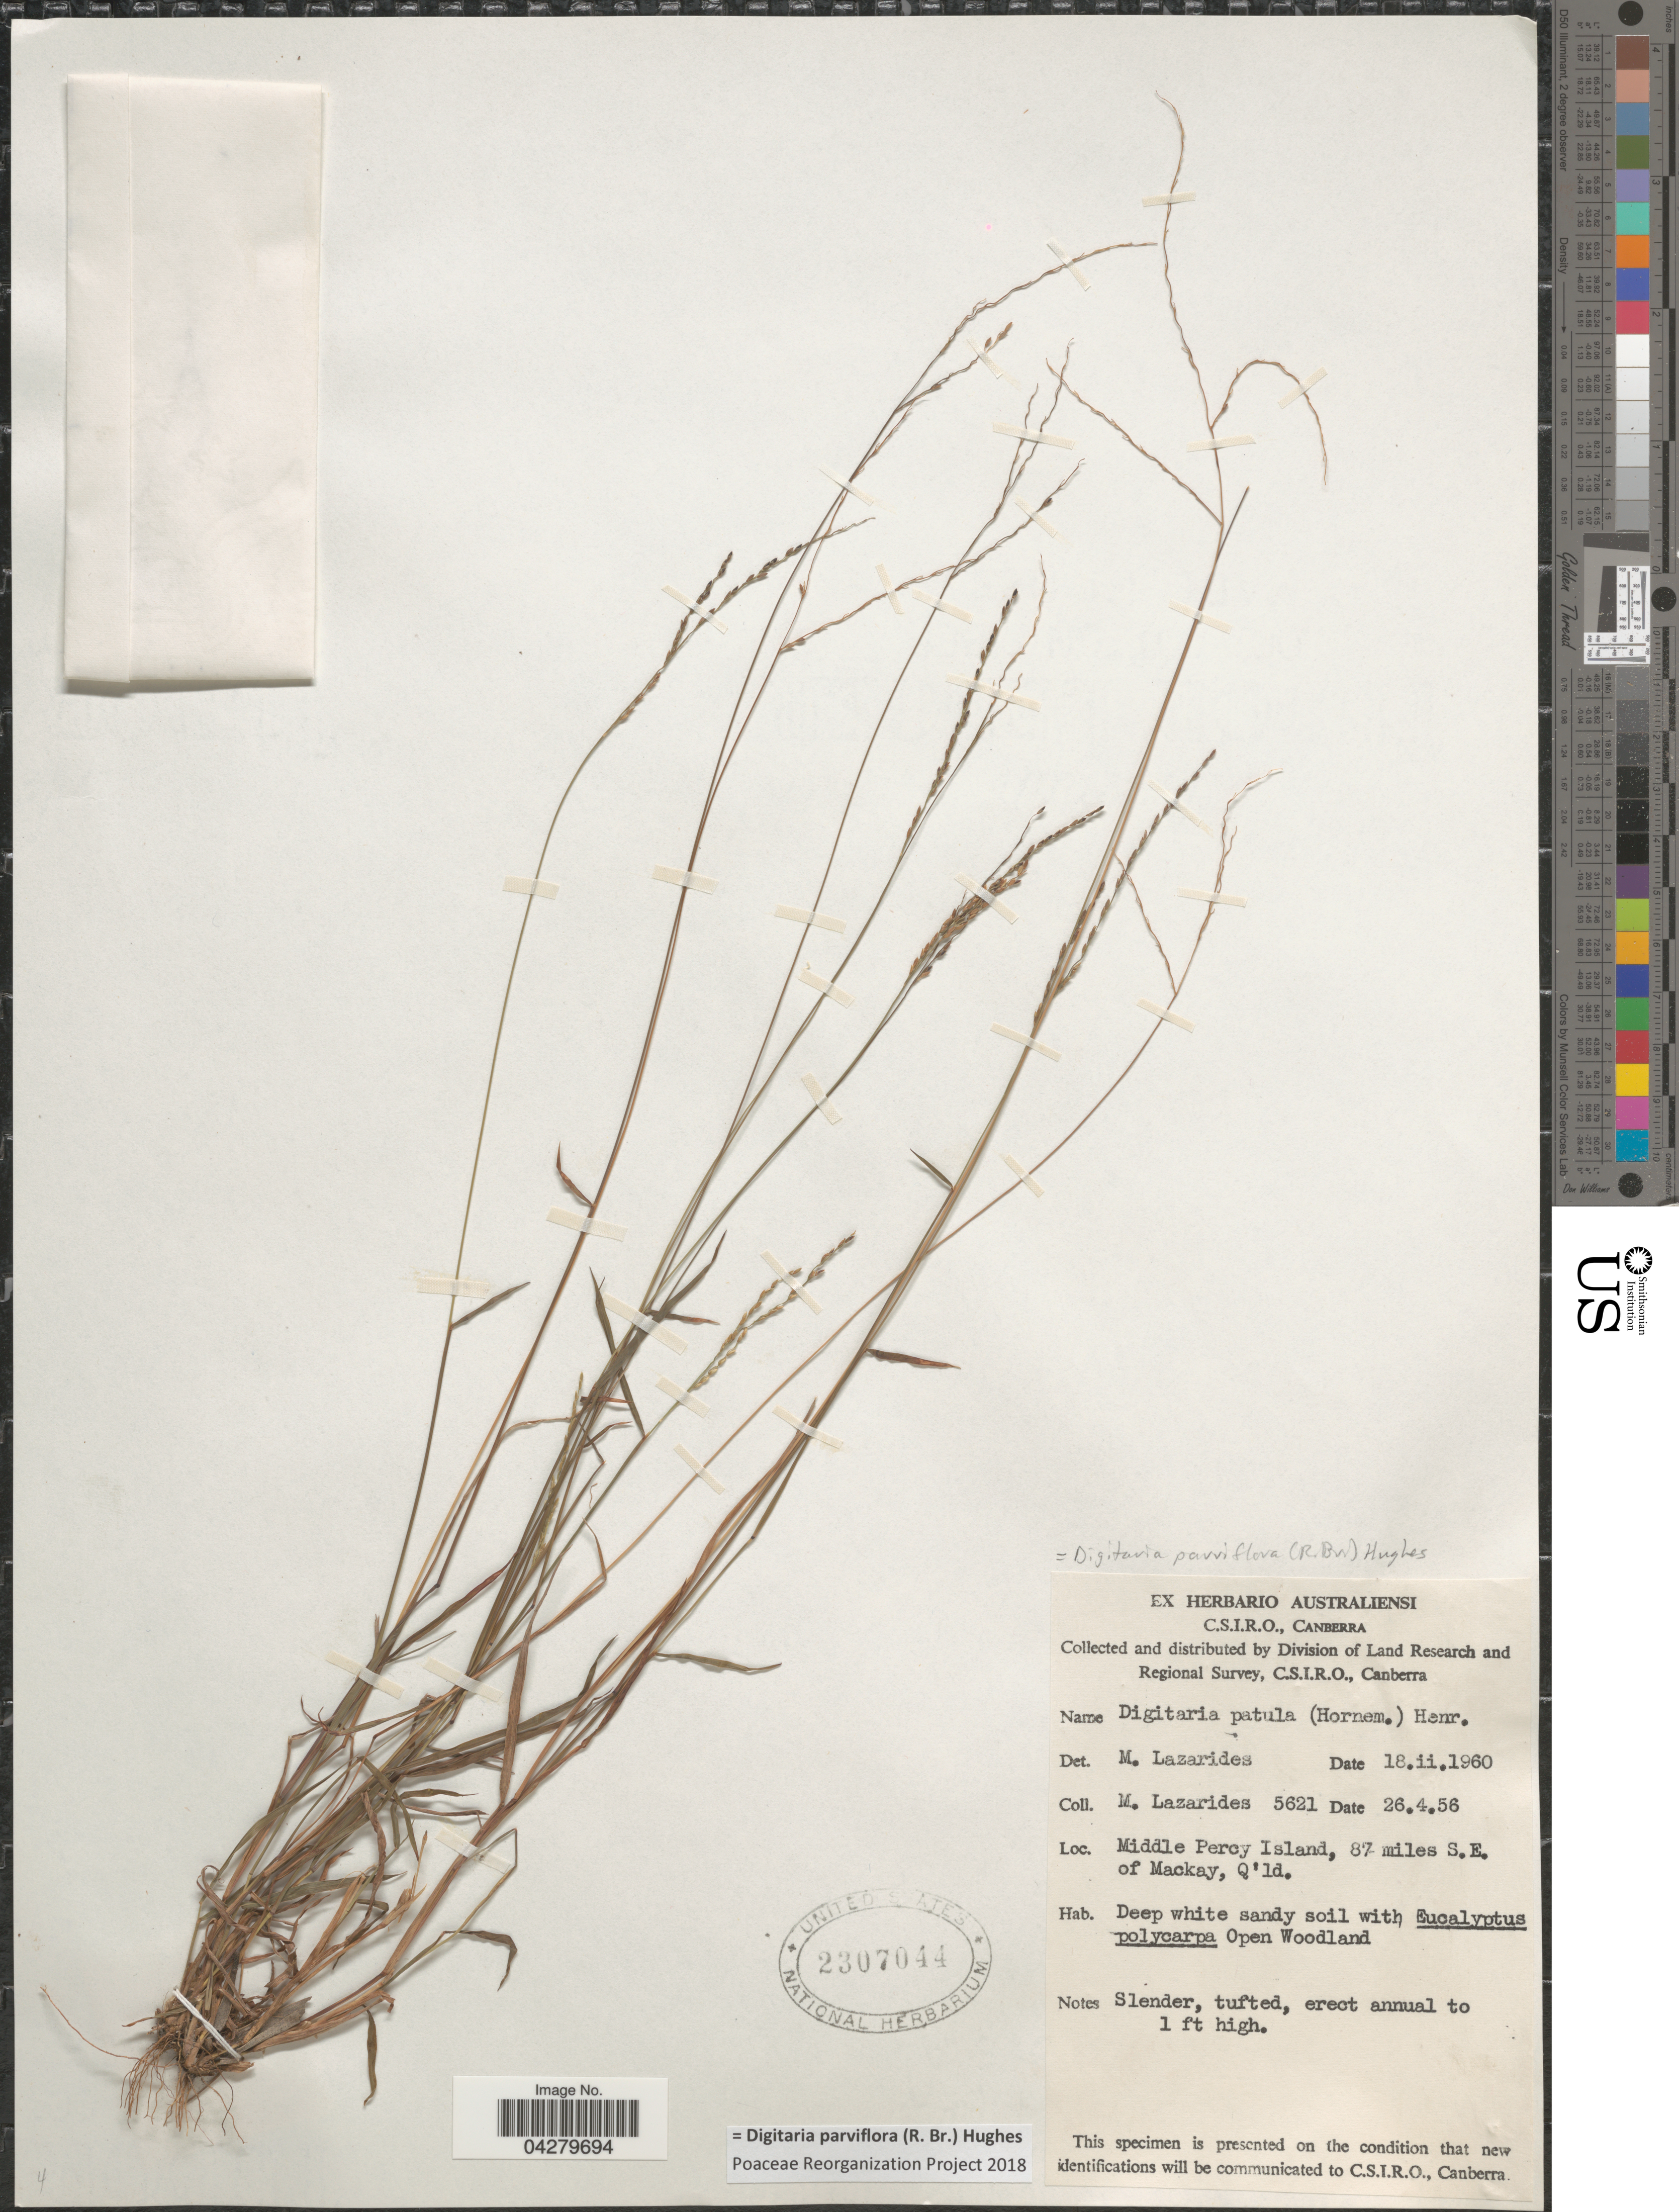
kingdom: Plantae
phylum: Tracheophyta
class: Liliopsida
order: Poales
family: Poaceae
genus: Digitaria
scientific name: Digitaria parviflora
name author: (R. Br.) Hughes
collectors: M. Lazarides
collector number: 5621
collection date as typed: Transcribed d/m/y: 26/4/56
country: Australia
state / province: Queensland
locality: Division of Land Research and Regional Survey. Middle Percy Island, 87 miles S.E. of Mackay.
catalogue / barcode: US 2307044